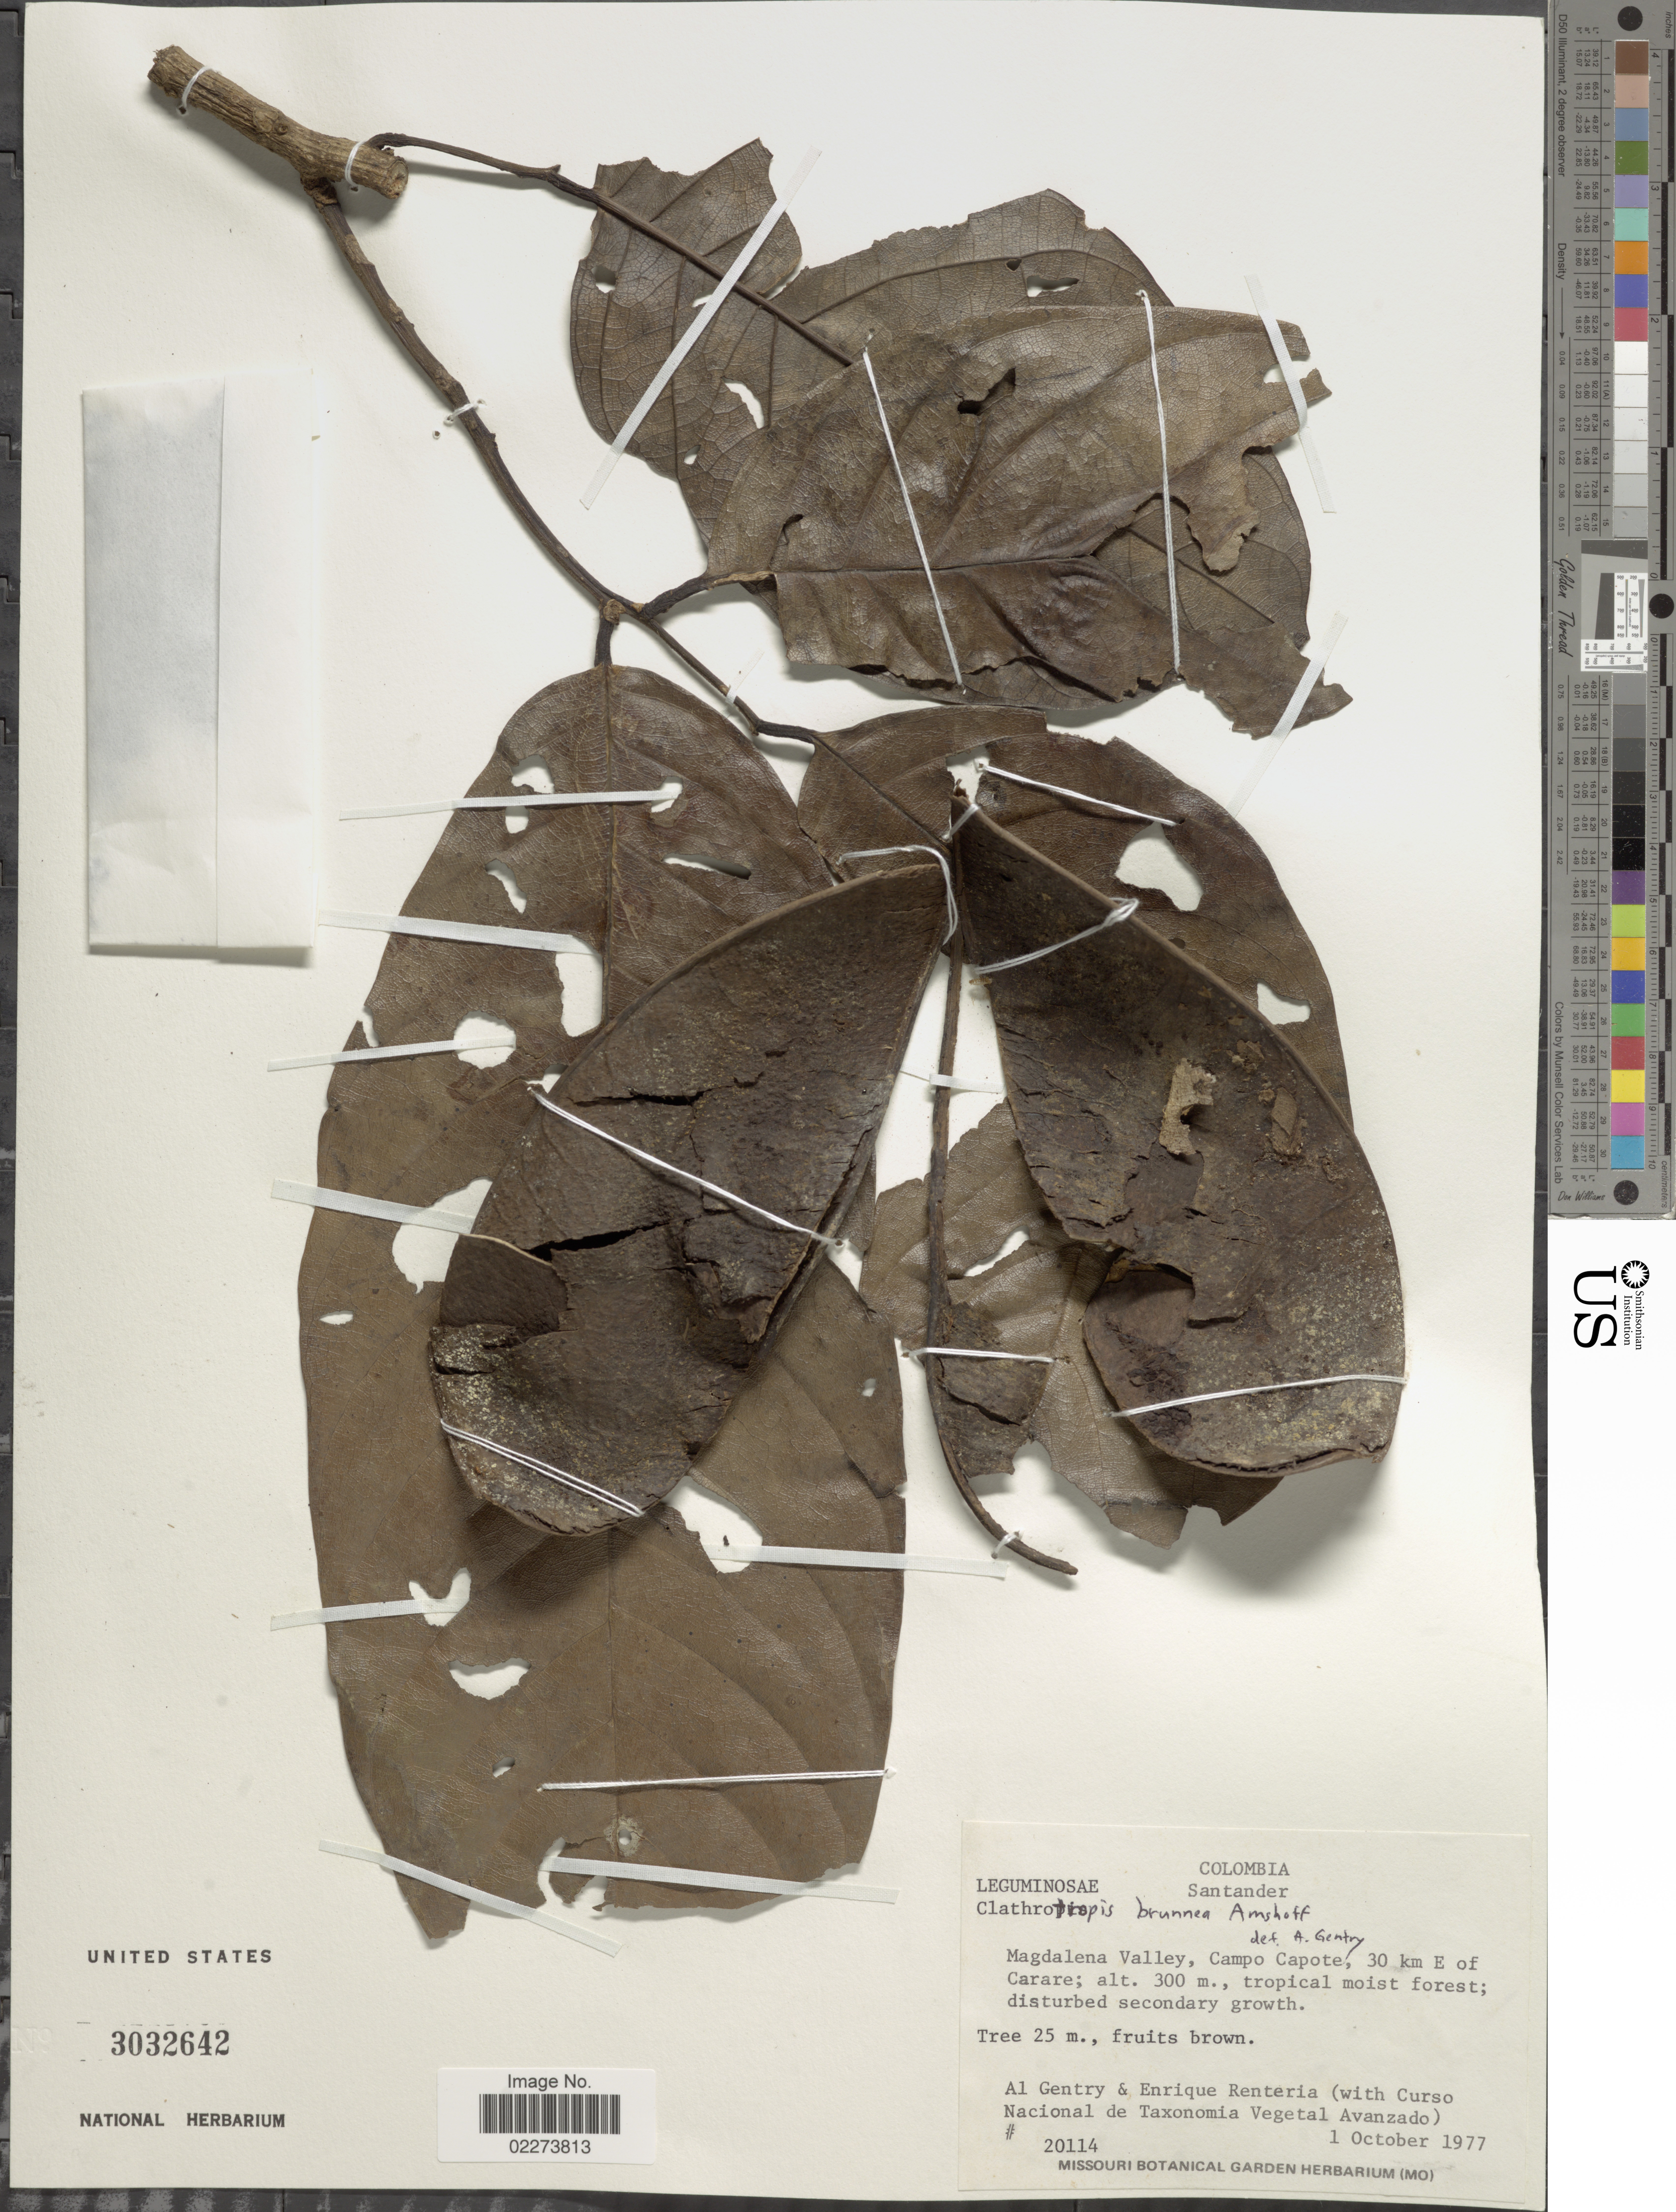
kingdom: Plantae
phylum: Tracheophyta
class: Magnoliopsida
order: Fabales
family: Fabaceae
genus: Clathrotropis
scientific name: Clathrotropis brunnea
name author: Amshoff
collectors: A. H. Gentry, E. Renteria & et al.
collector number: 20114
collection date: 1977-10-01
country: Colombia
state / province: Santander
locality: Santander, Magdalena Valley, Campo Capote, 30 km E of Carare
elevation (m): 300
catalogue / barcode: US 3032642